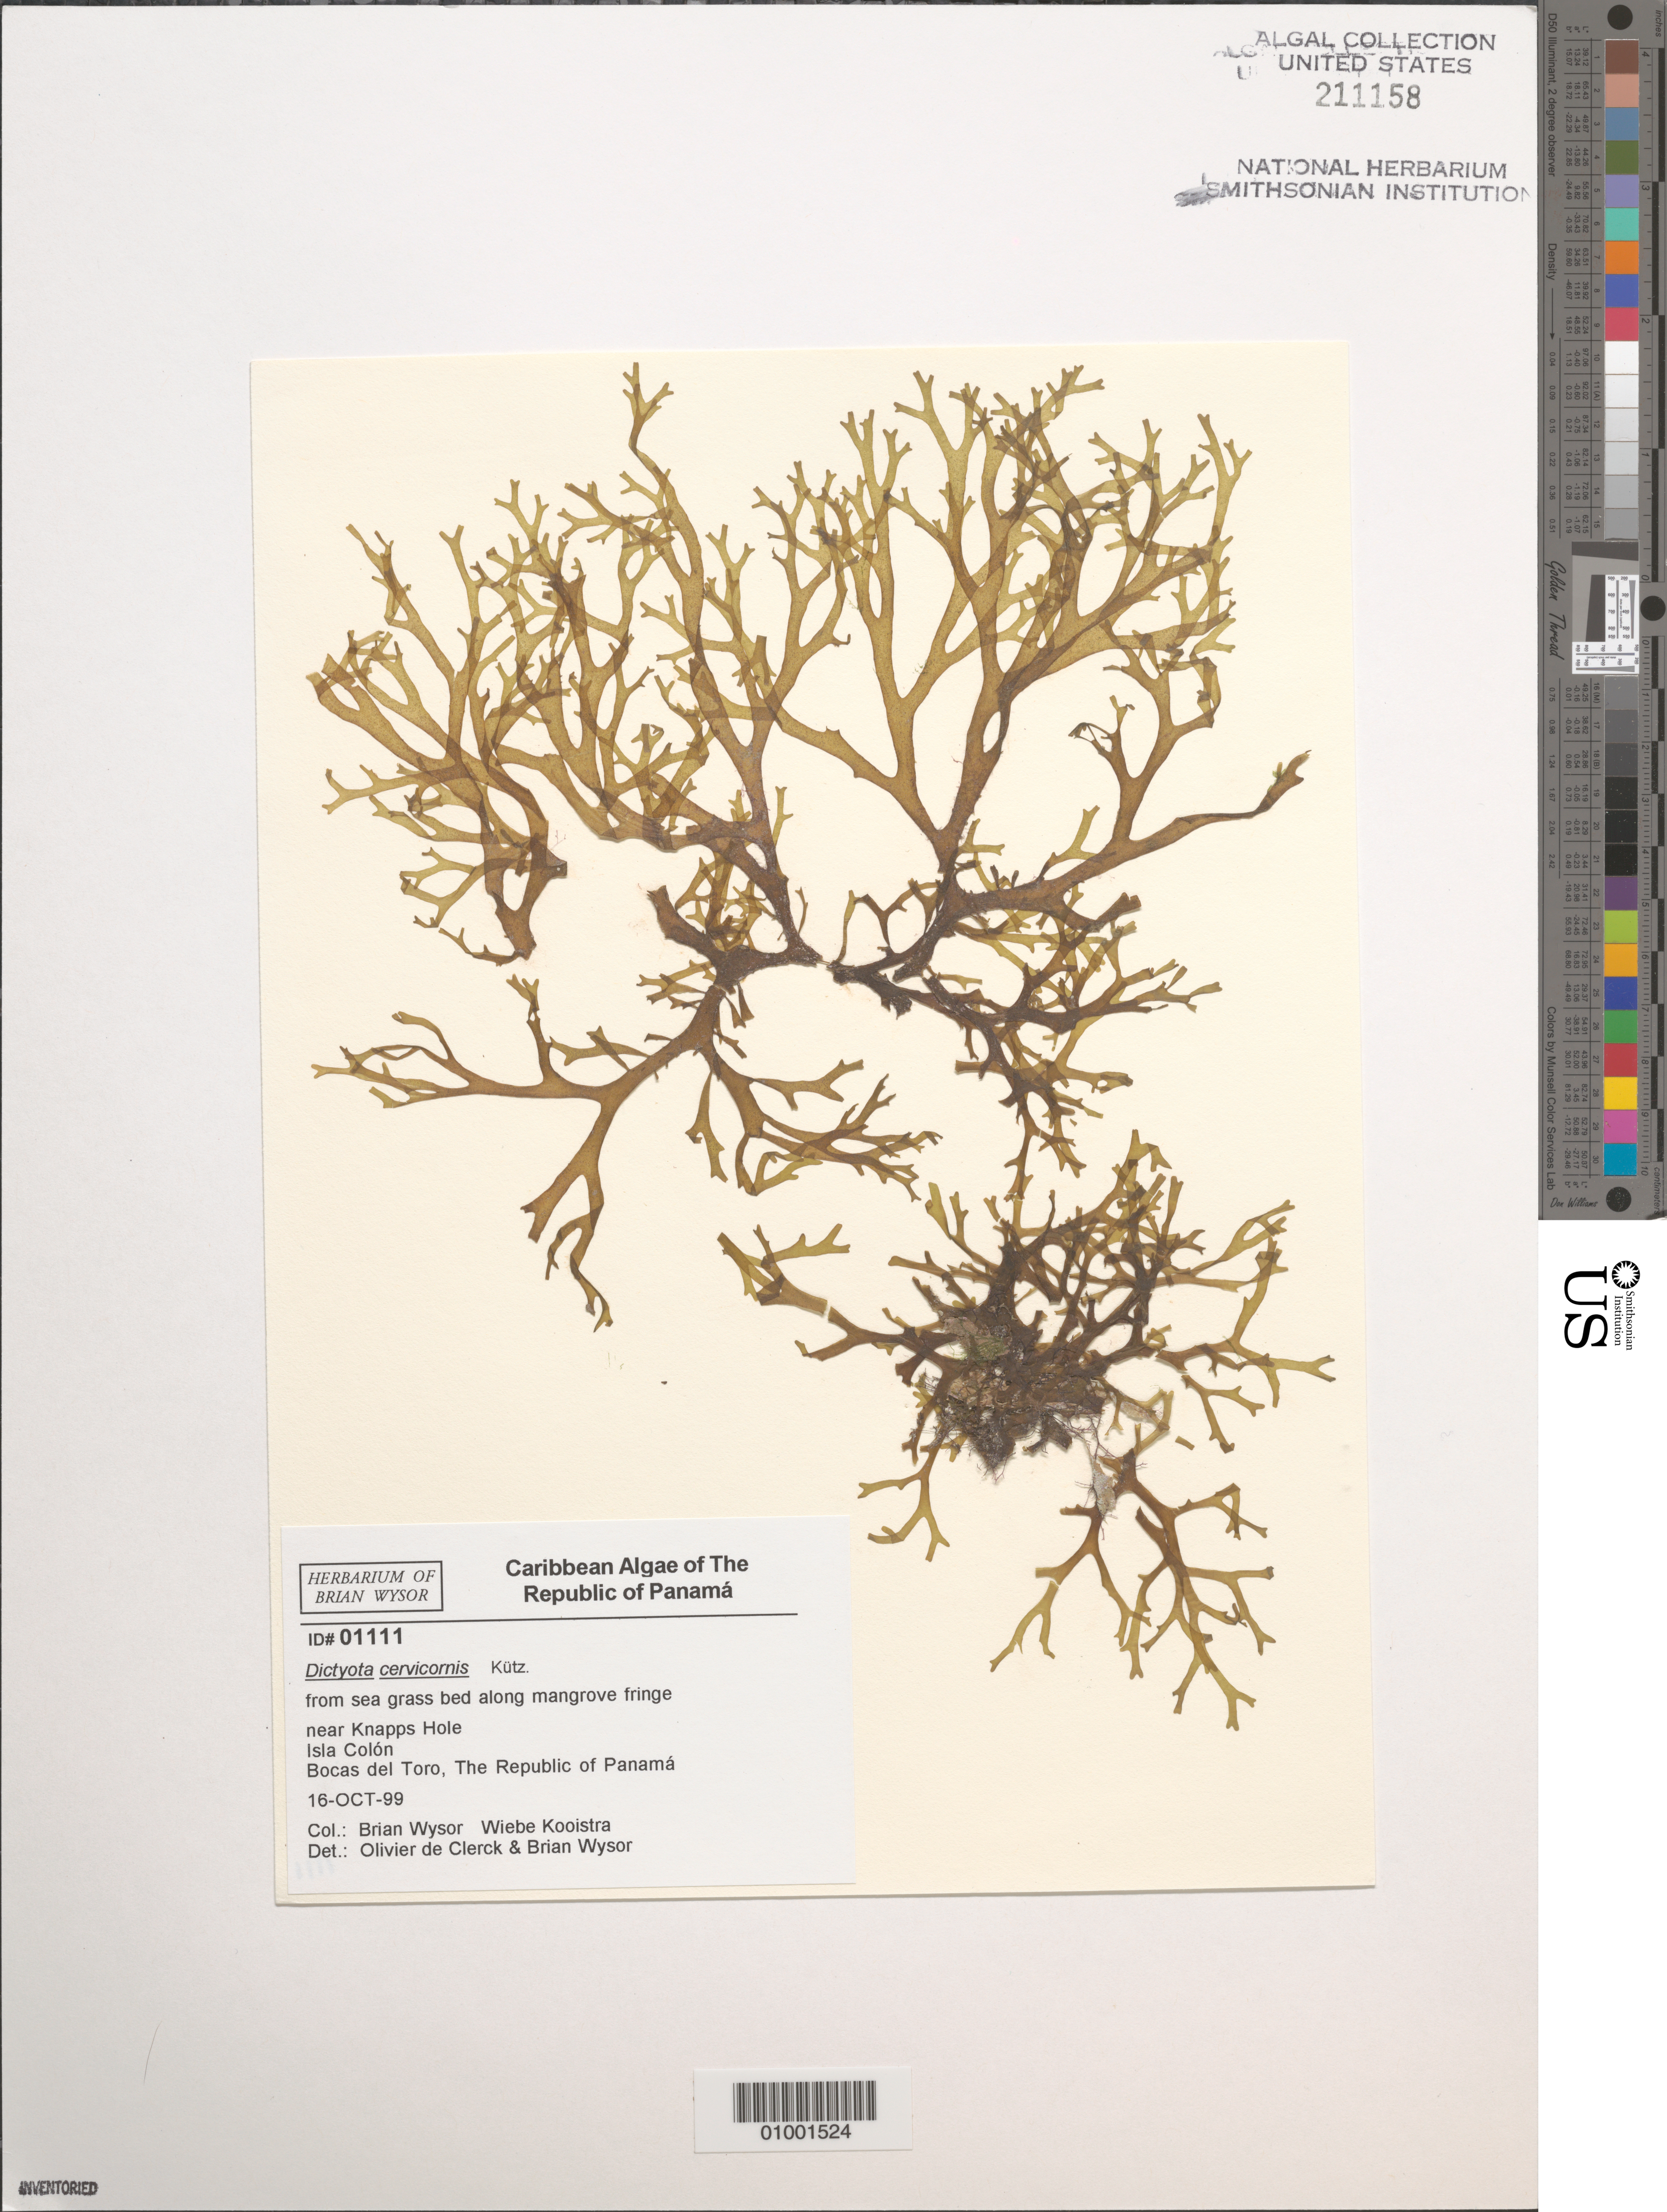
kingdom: Chromista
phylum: Ochrophyta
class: Phaeophyceae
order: Dictyotales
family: Dictyotaceae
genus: Dictyota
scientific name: Dictyota cervicornis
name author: Kütz.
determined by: de Clerck, O.; Wysor, B.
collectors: B. Wysor & W. Kooistra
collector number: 01111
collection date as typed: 16 Oct 1999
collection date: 1999-10-16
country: Panama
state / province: Bocas del Toro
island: Colón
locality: Near Knapps Hole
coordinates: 9 23' 20" N, 82 18' 30" W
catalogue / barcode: US 211158